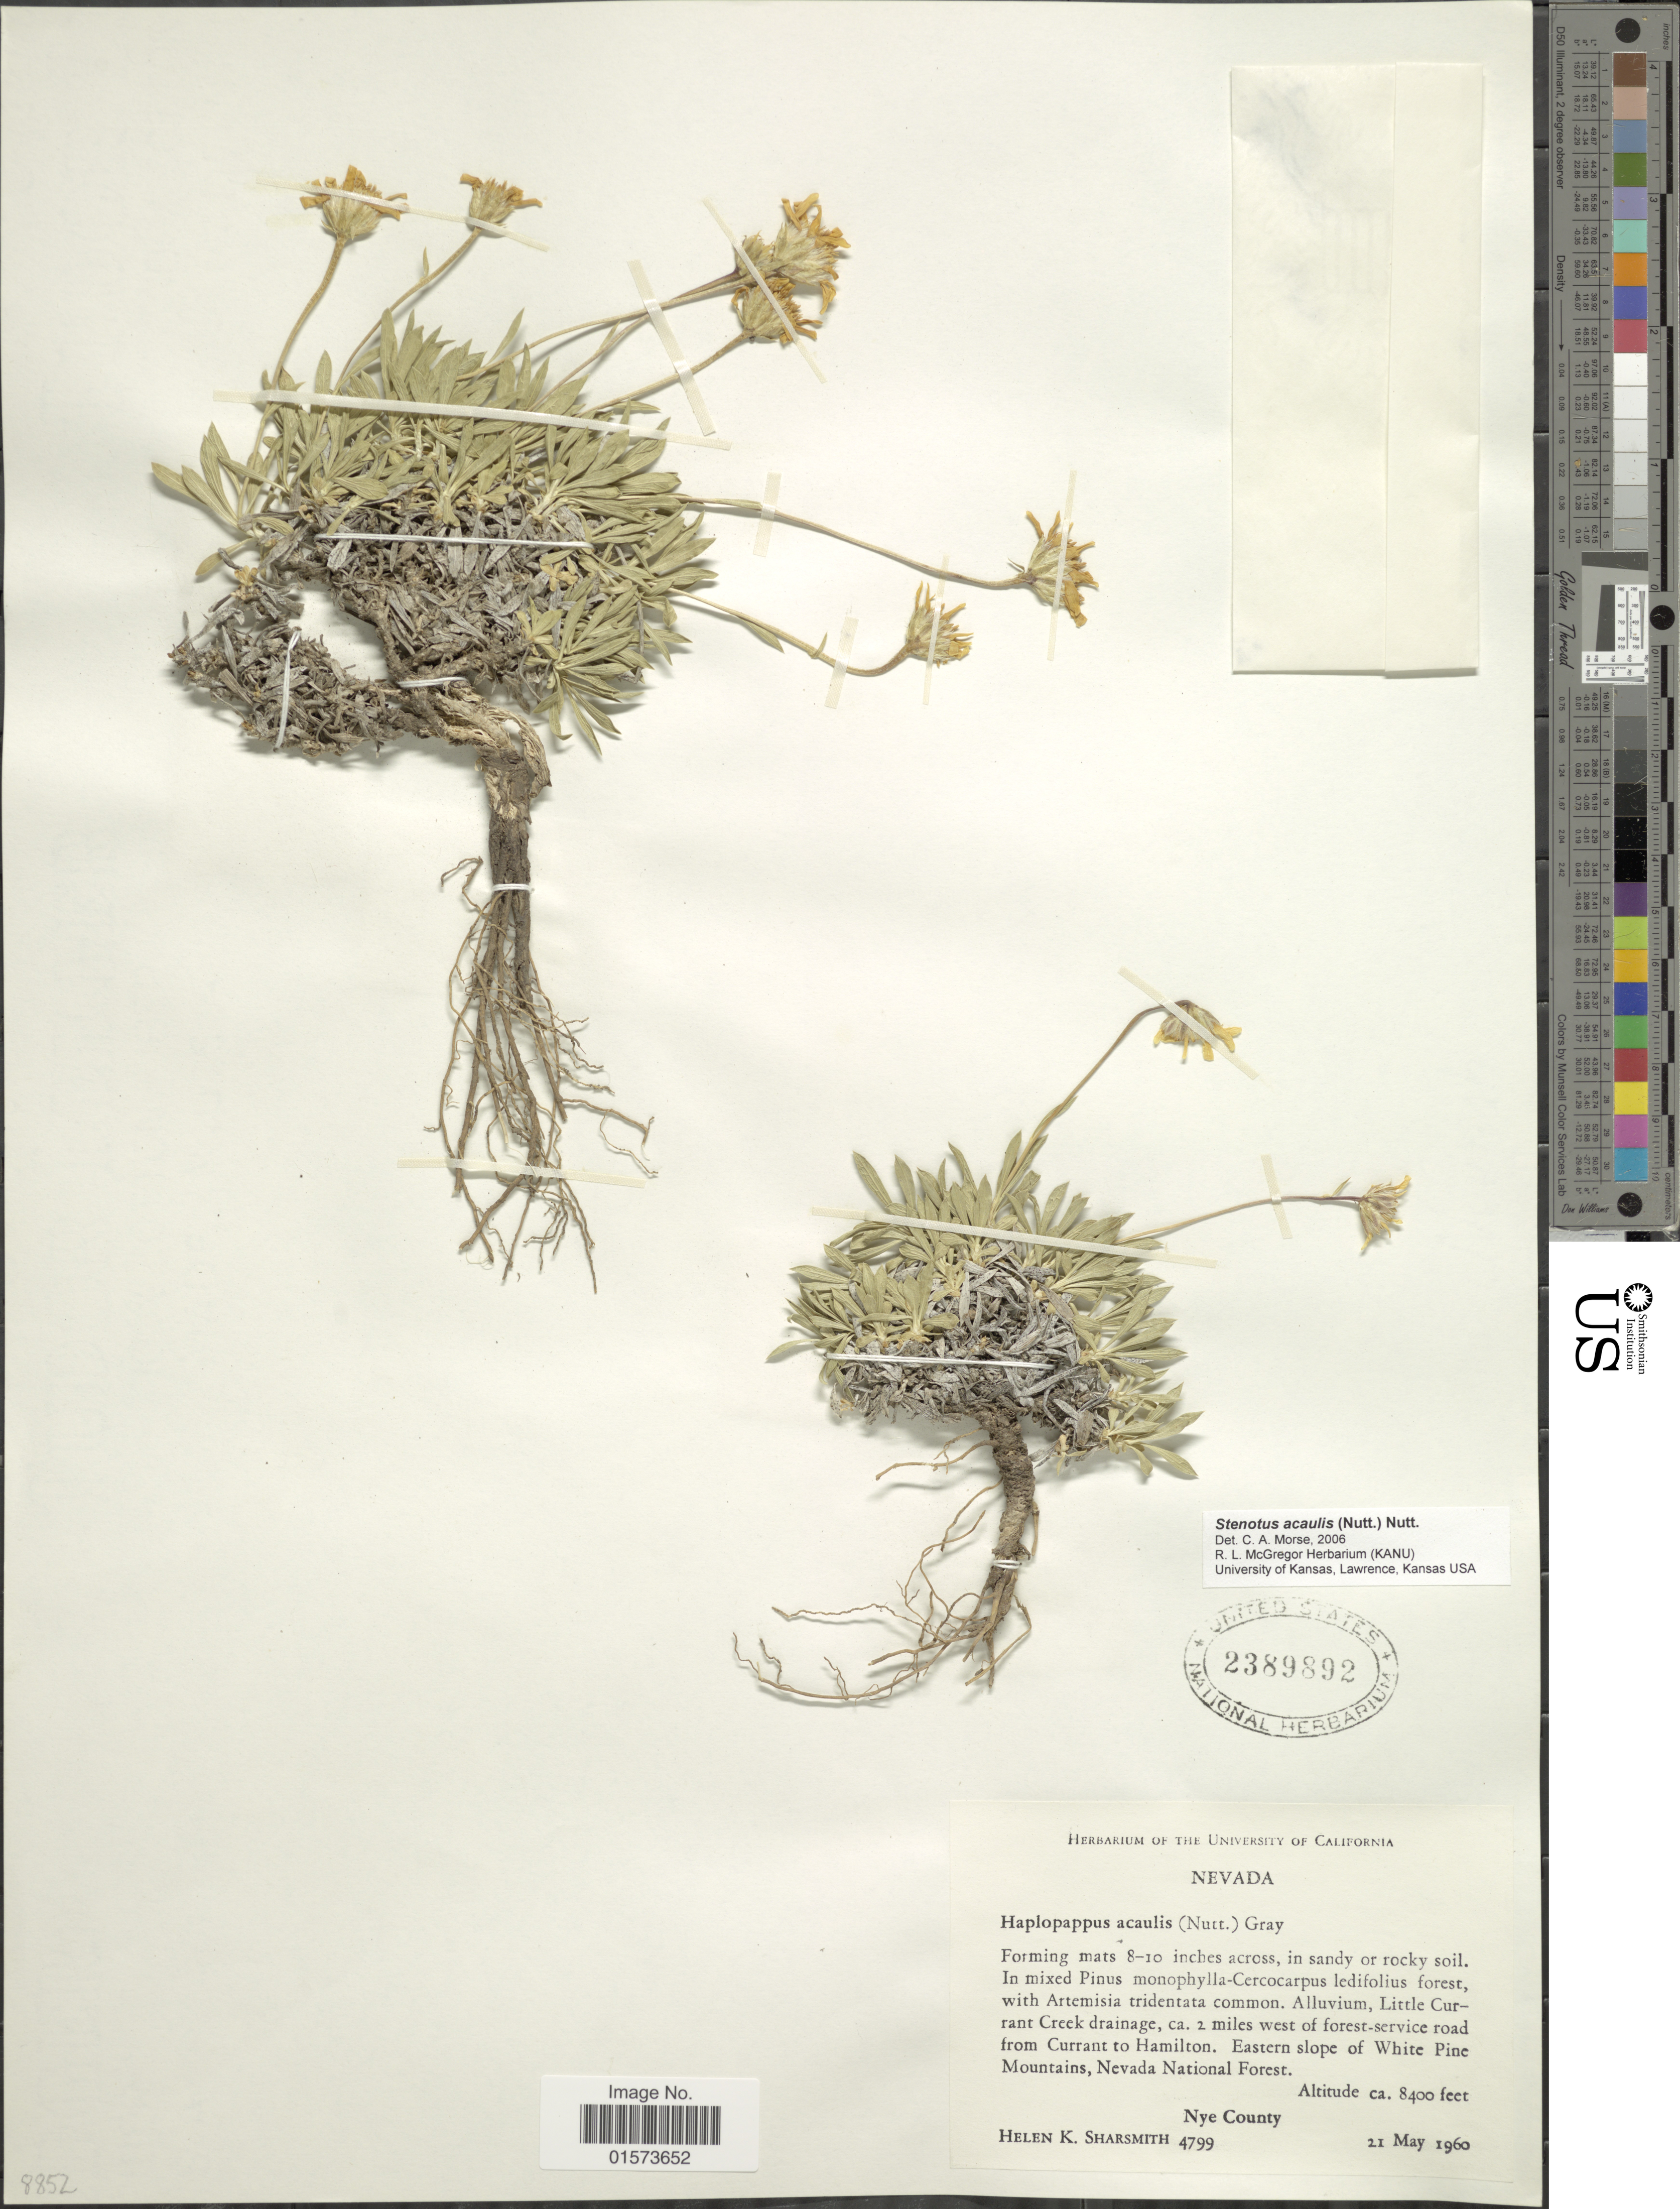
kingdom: Plantae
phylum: Tracheophyta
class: Magnoliopsida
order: Asterales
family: Asteraceae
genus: Stenotus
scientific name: Stenotus acaulis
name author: (Nutt.) Nutt.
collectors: H. Sharsmith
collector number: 4799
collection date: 1960-05-21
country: United States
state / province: Nevada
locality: Froming matts 8-10 inches across, in sandy or rocky soil, Little Currant Creek drainage, ca. 2 miles west of forest-service road from Currant to Hamilton, Eastern slope of White Pine Mountains, Nevada National Forest, Nye County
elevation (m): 2560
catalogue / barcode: US 2389892